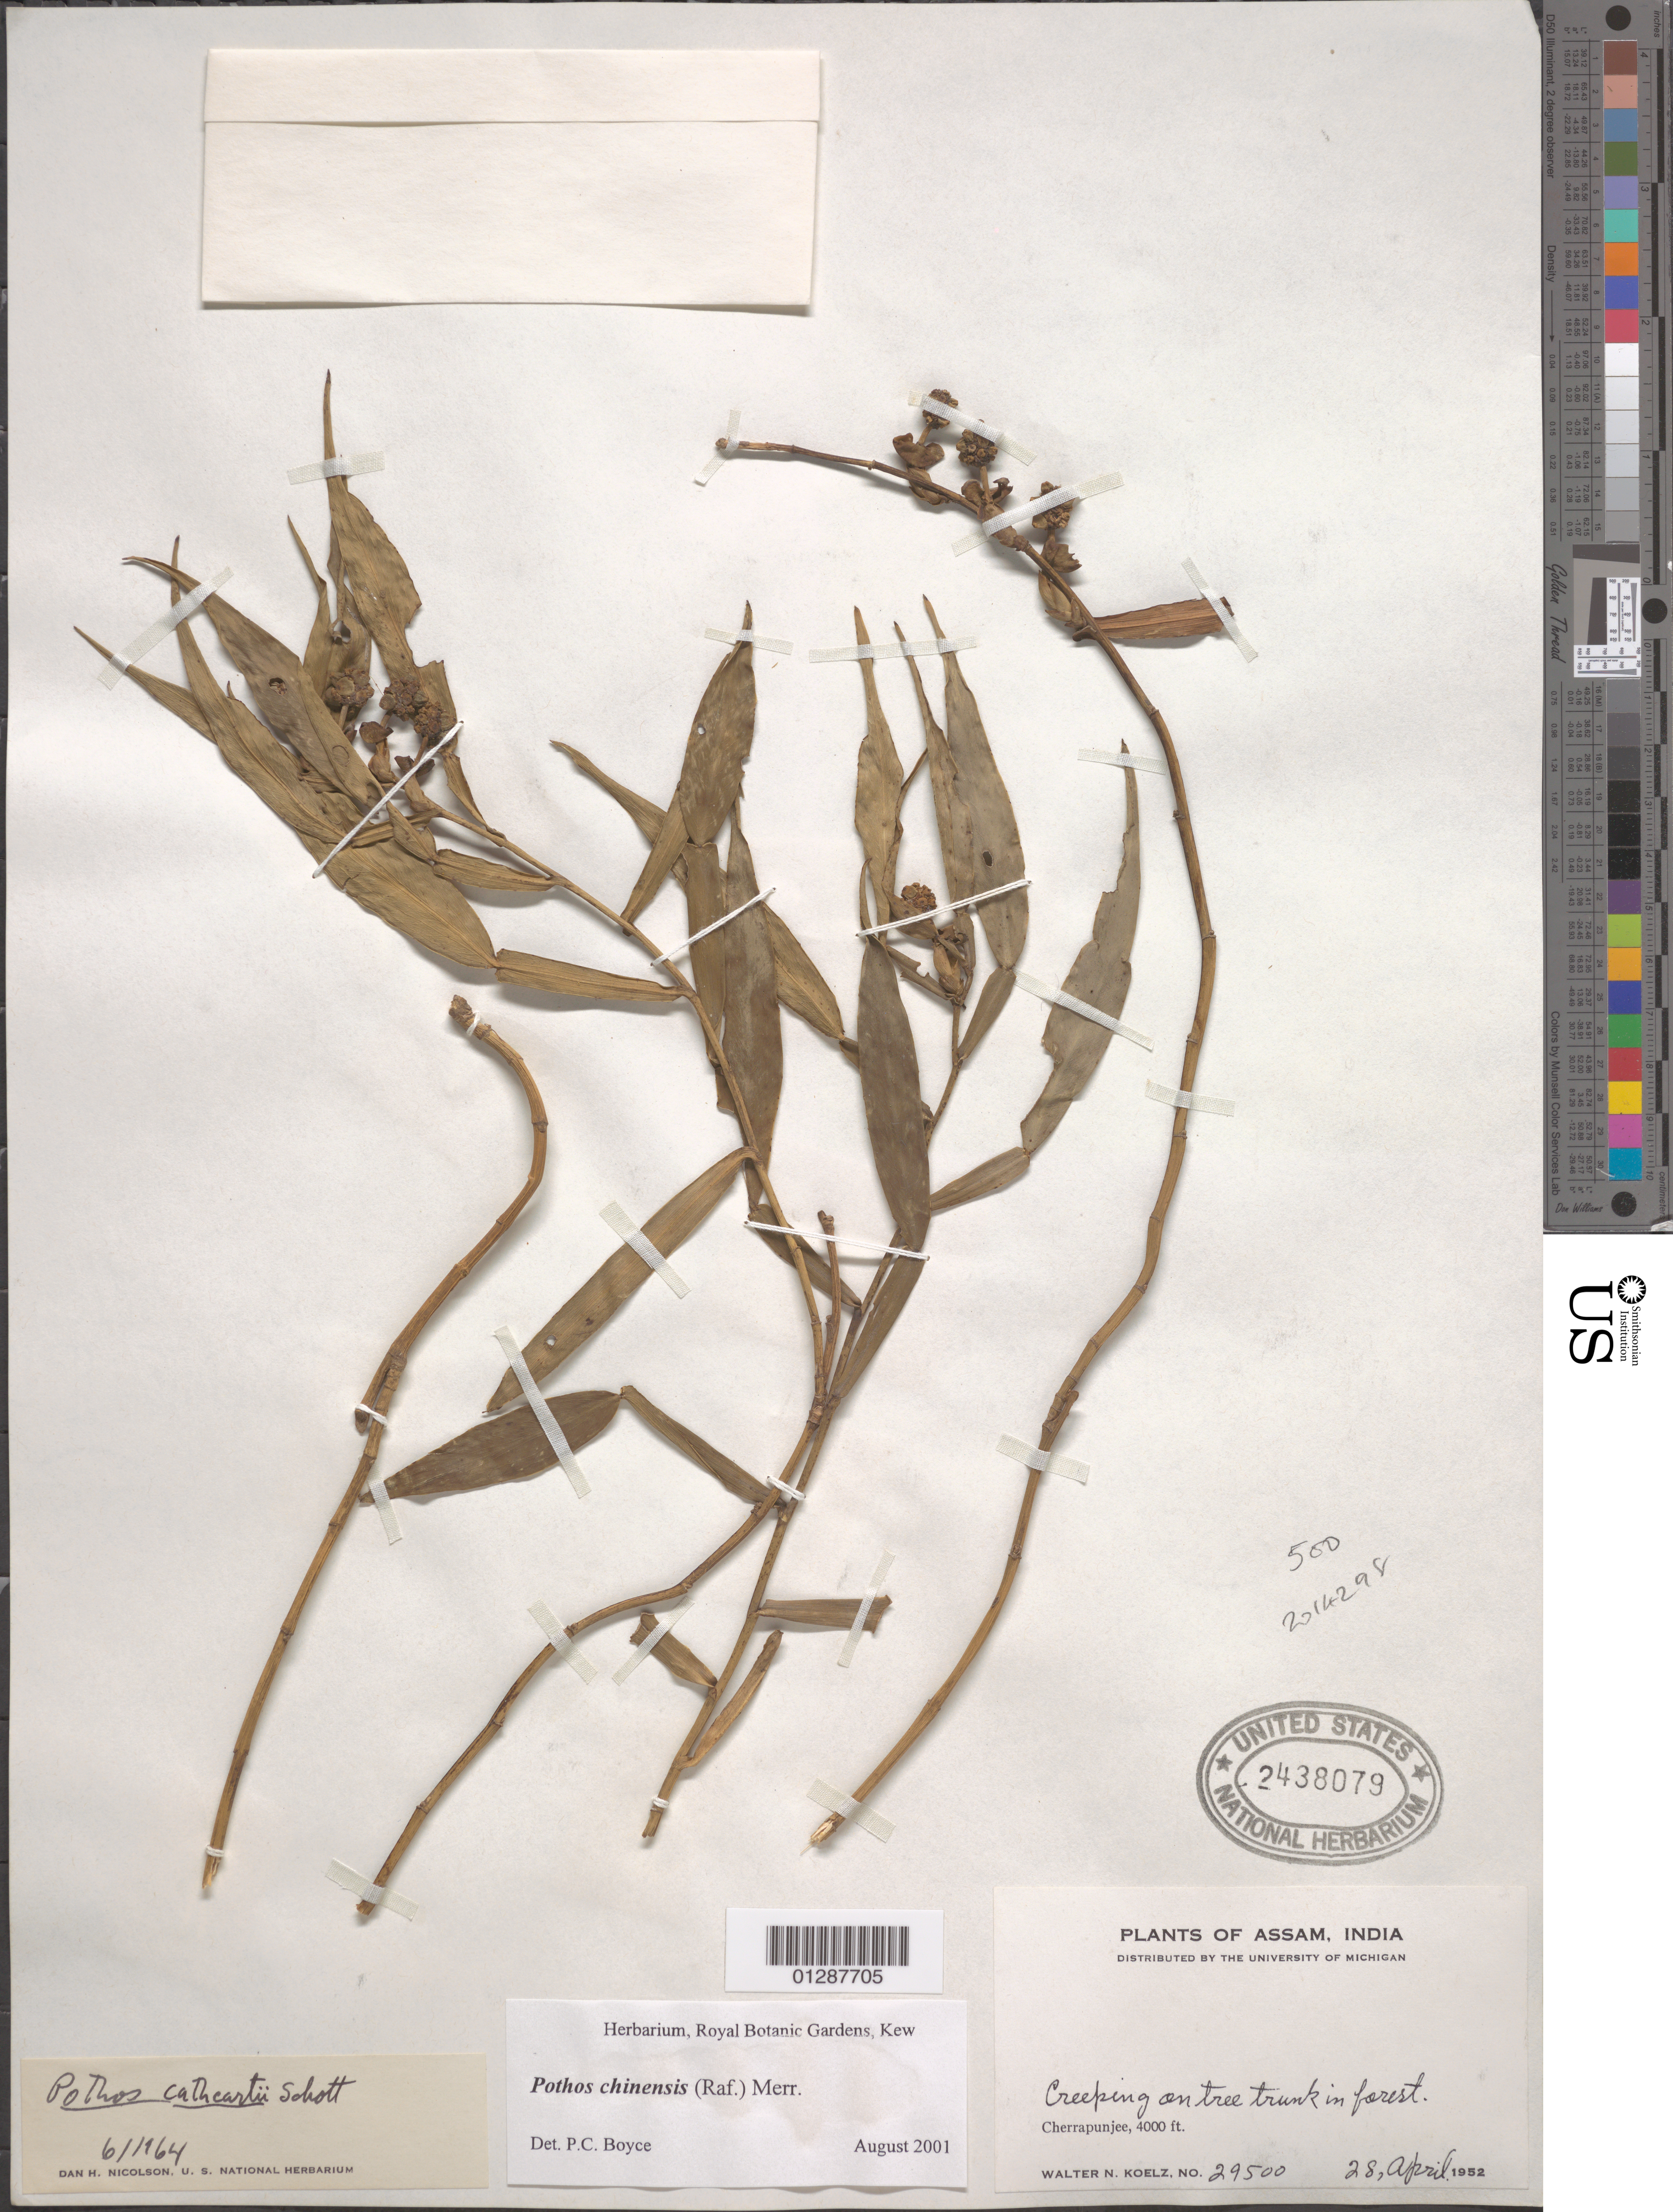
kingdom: Plantae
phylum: Tracheophyta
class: Liliopsida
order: Alismatales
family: Araceae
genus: Pothos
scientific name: Pothos chinensis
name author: (Raf.) Merr.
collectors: W. N. Koelz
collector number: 29500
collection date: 1952-04-28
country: India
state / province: Assam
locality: Cherrapunjee.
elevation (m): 1219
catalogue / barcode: US 2438079